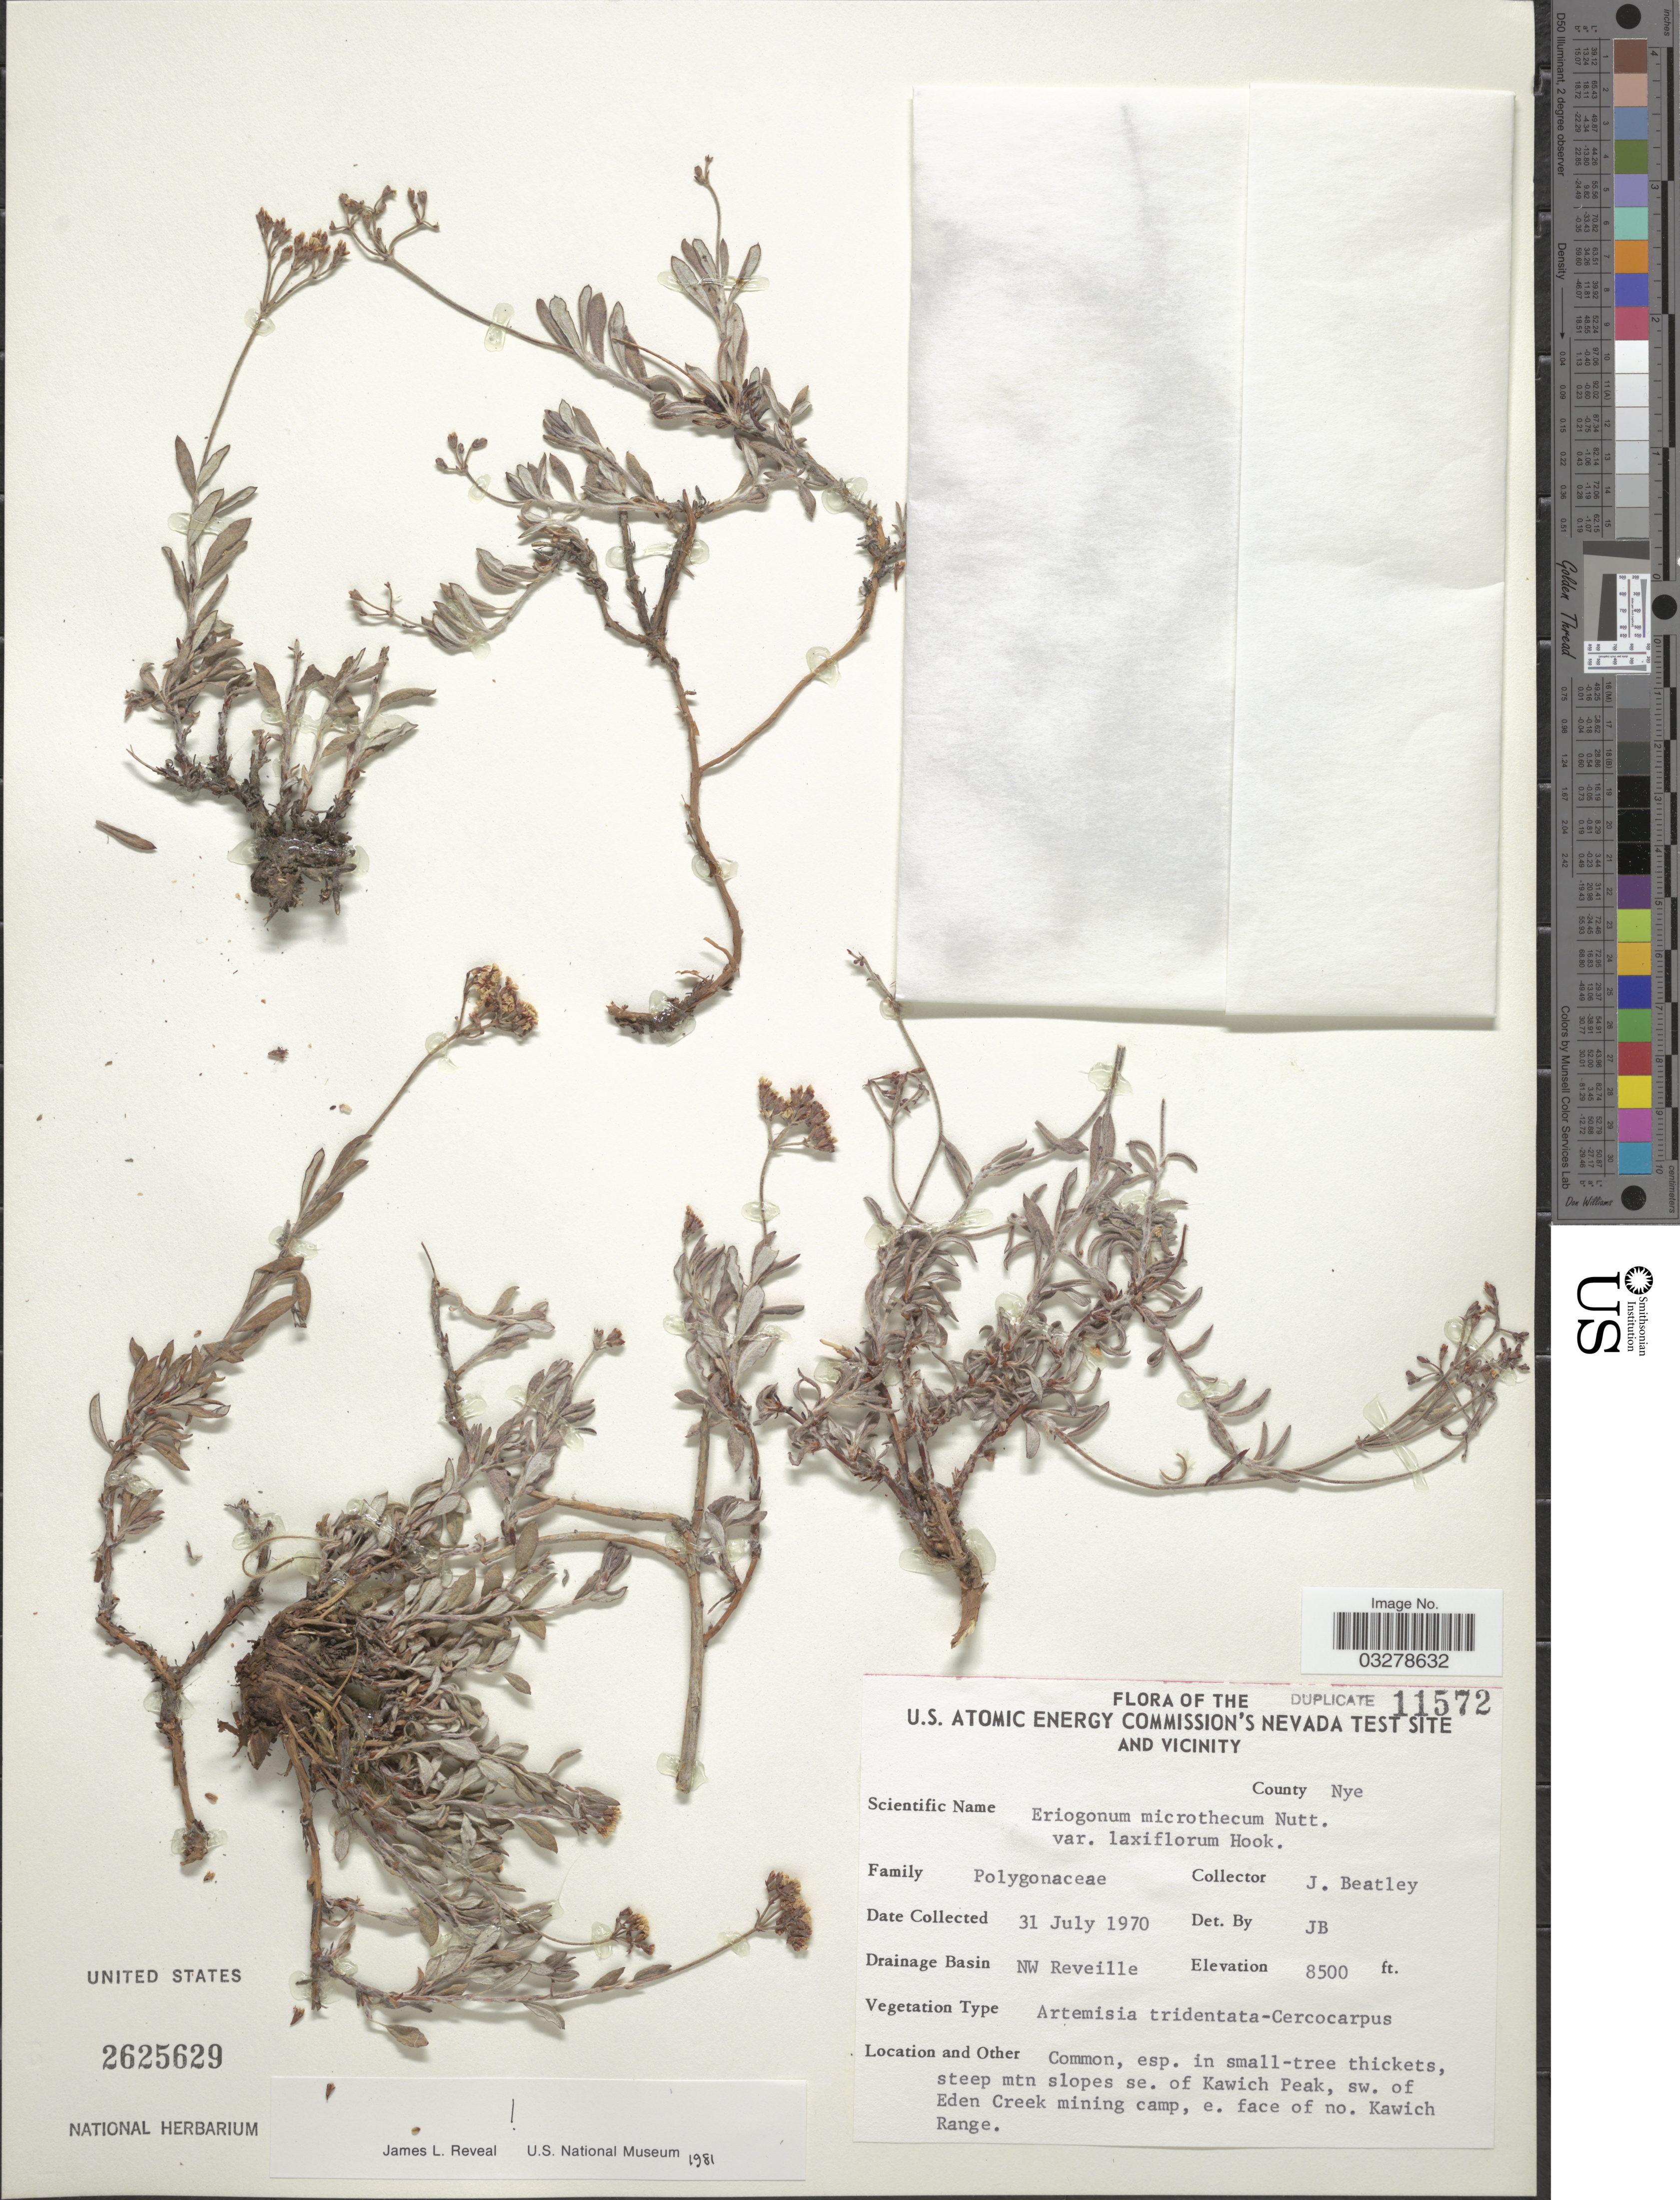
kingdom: Plantae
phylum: Tracheophyta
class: Magnoliopsida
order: Caryophyllales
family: Polygonaceae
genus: Eriogonum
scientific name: Eriogonum microtheca var. laxiflorum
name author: Hook.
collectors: J. C. Beatley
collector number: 11572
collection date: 1970-07-31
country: United States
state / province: Nevada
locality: U.S. Atomic Energy Commission's Nevada Test Site and Vicinity. County Nye. Drainage Basin NW Reveille. Steep mtn slopes se. of Kawich Peak, sw. of Eden Creek mining camp, e. face of no. Kawich Range.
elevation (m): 2591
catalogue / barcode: US 2625629